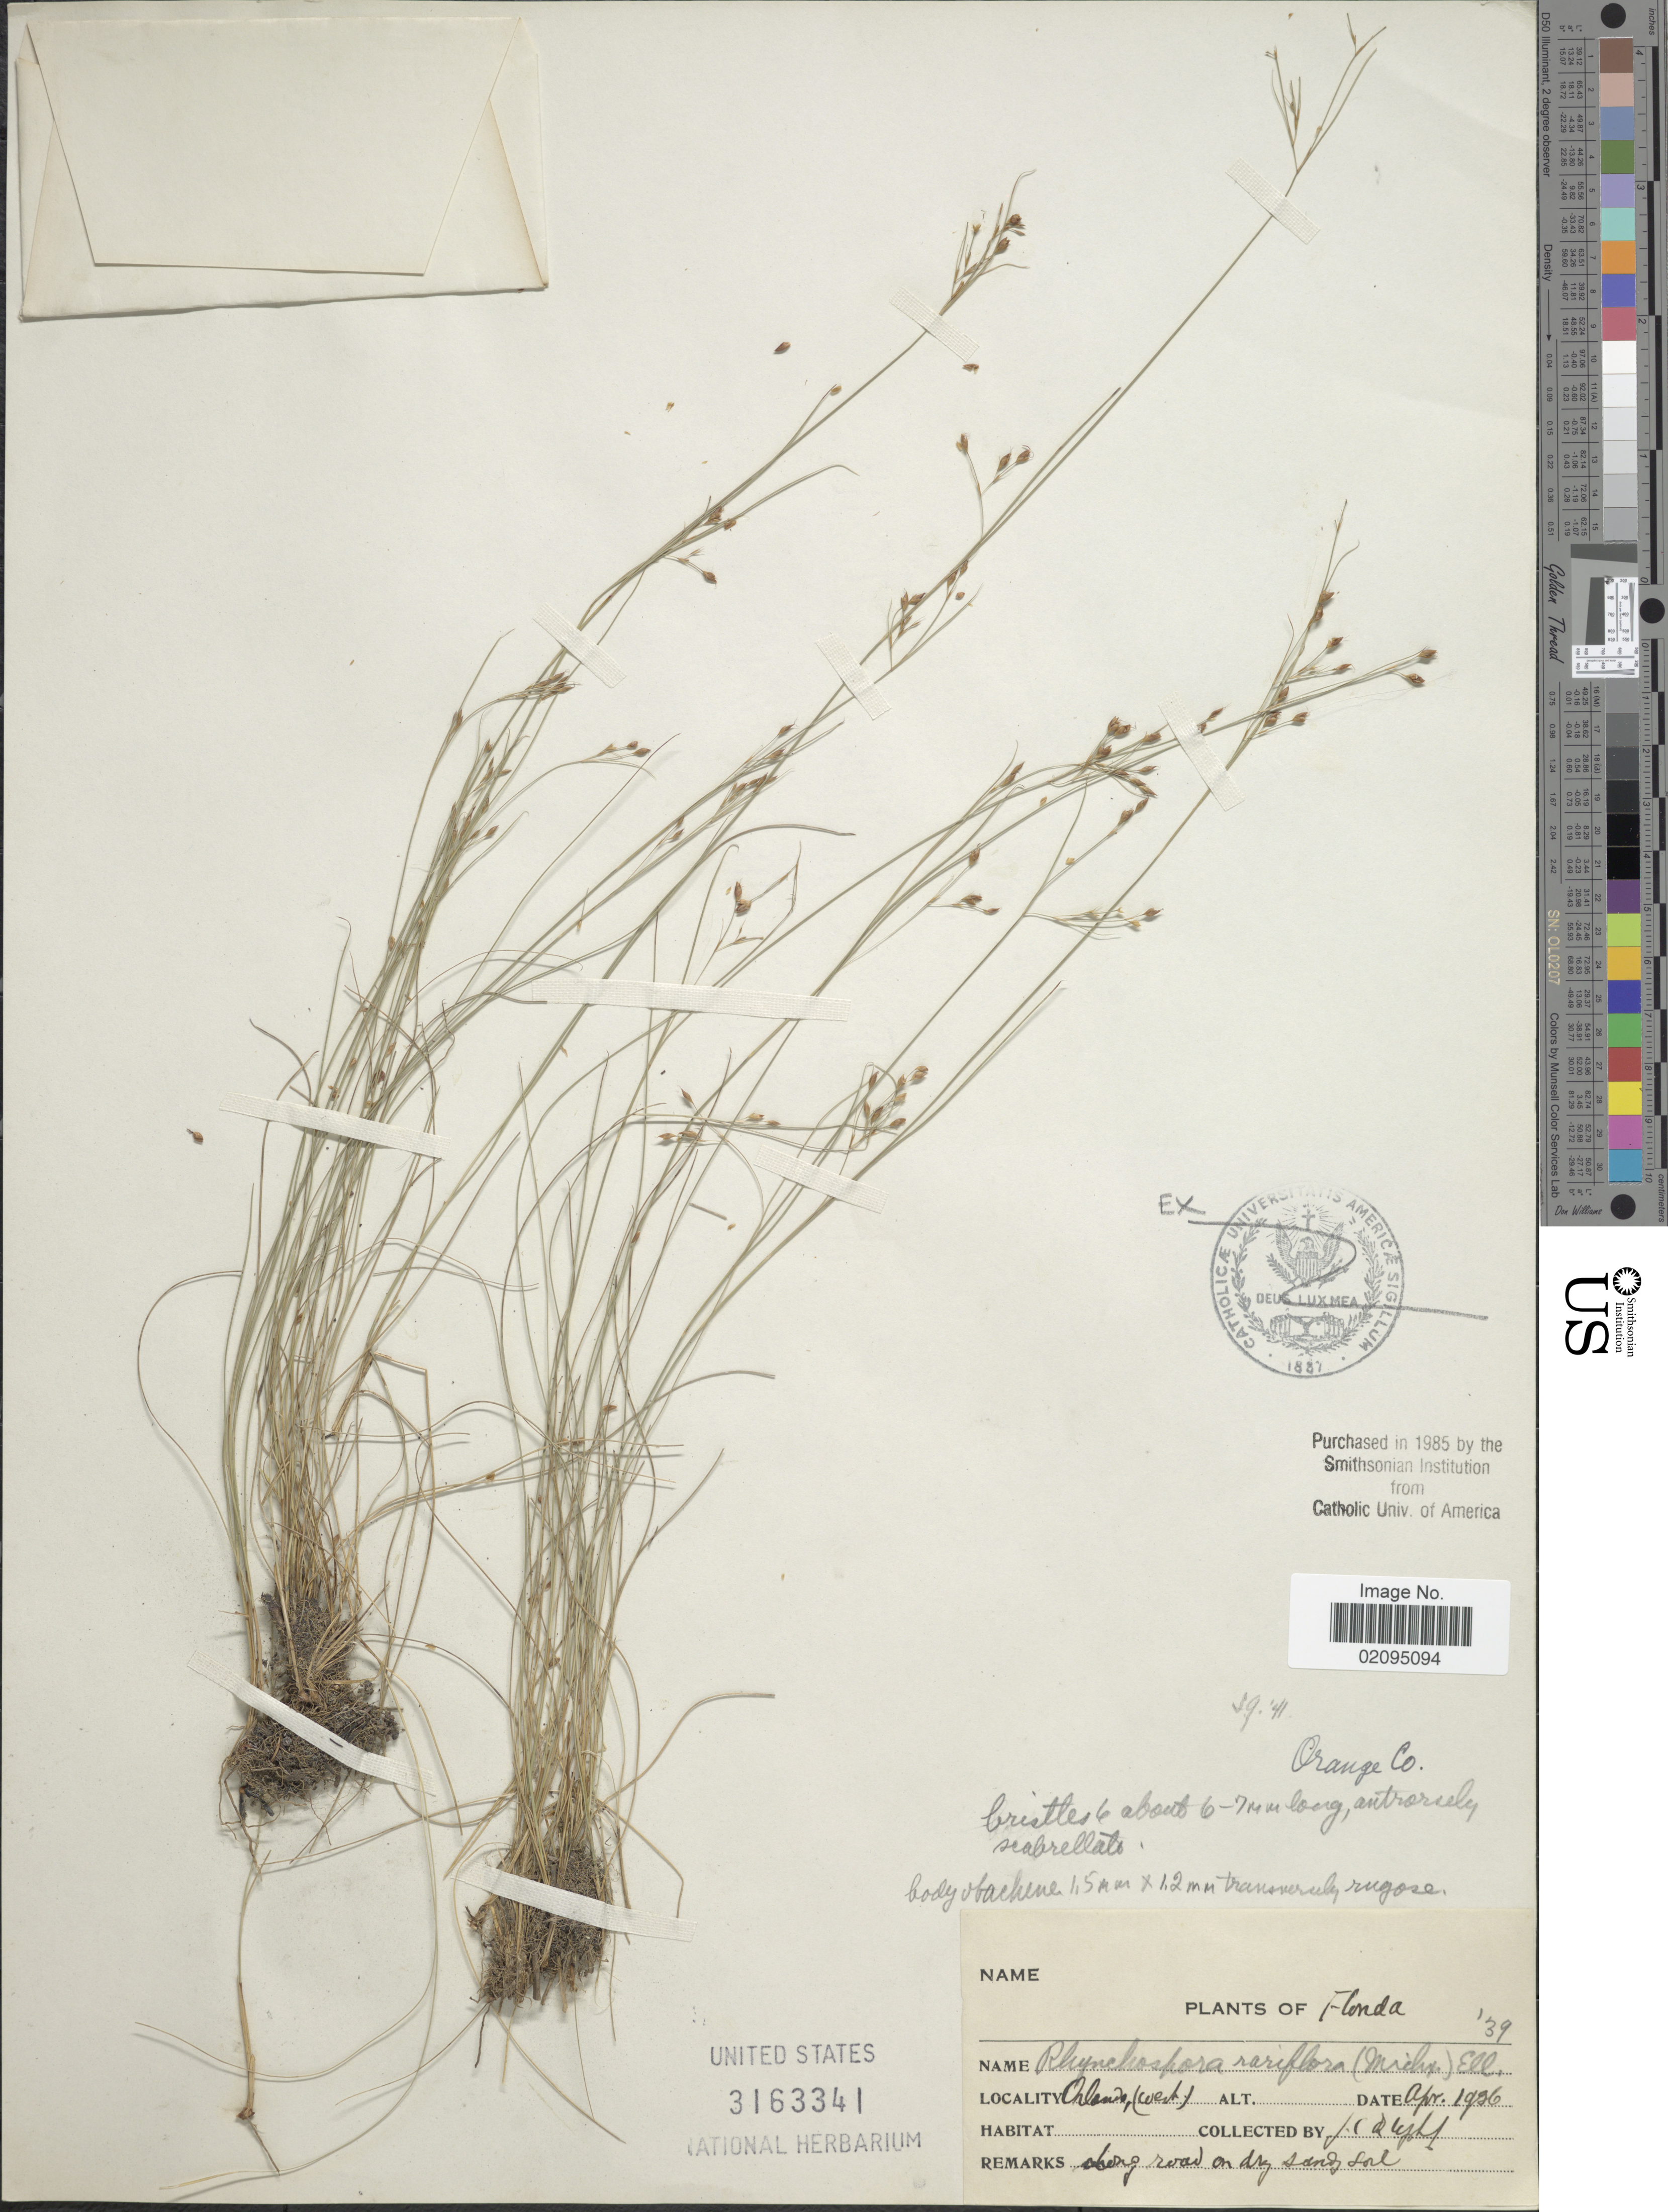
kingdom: Plantae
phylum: Tracheophyta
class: Liliopsida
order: Poales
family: Cyperaceae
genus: Rhynchospora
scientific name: Rhynchospora rariflora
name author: (Michx.) Elliott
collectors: J. C. T. Uphof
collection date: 1936-04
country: United States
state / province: Florida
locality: Orlando (west)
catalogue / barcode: US 3163341